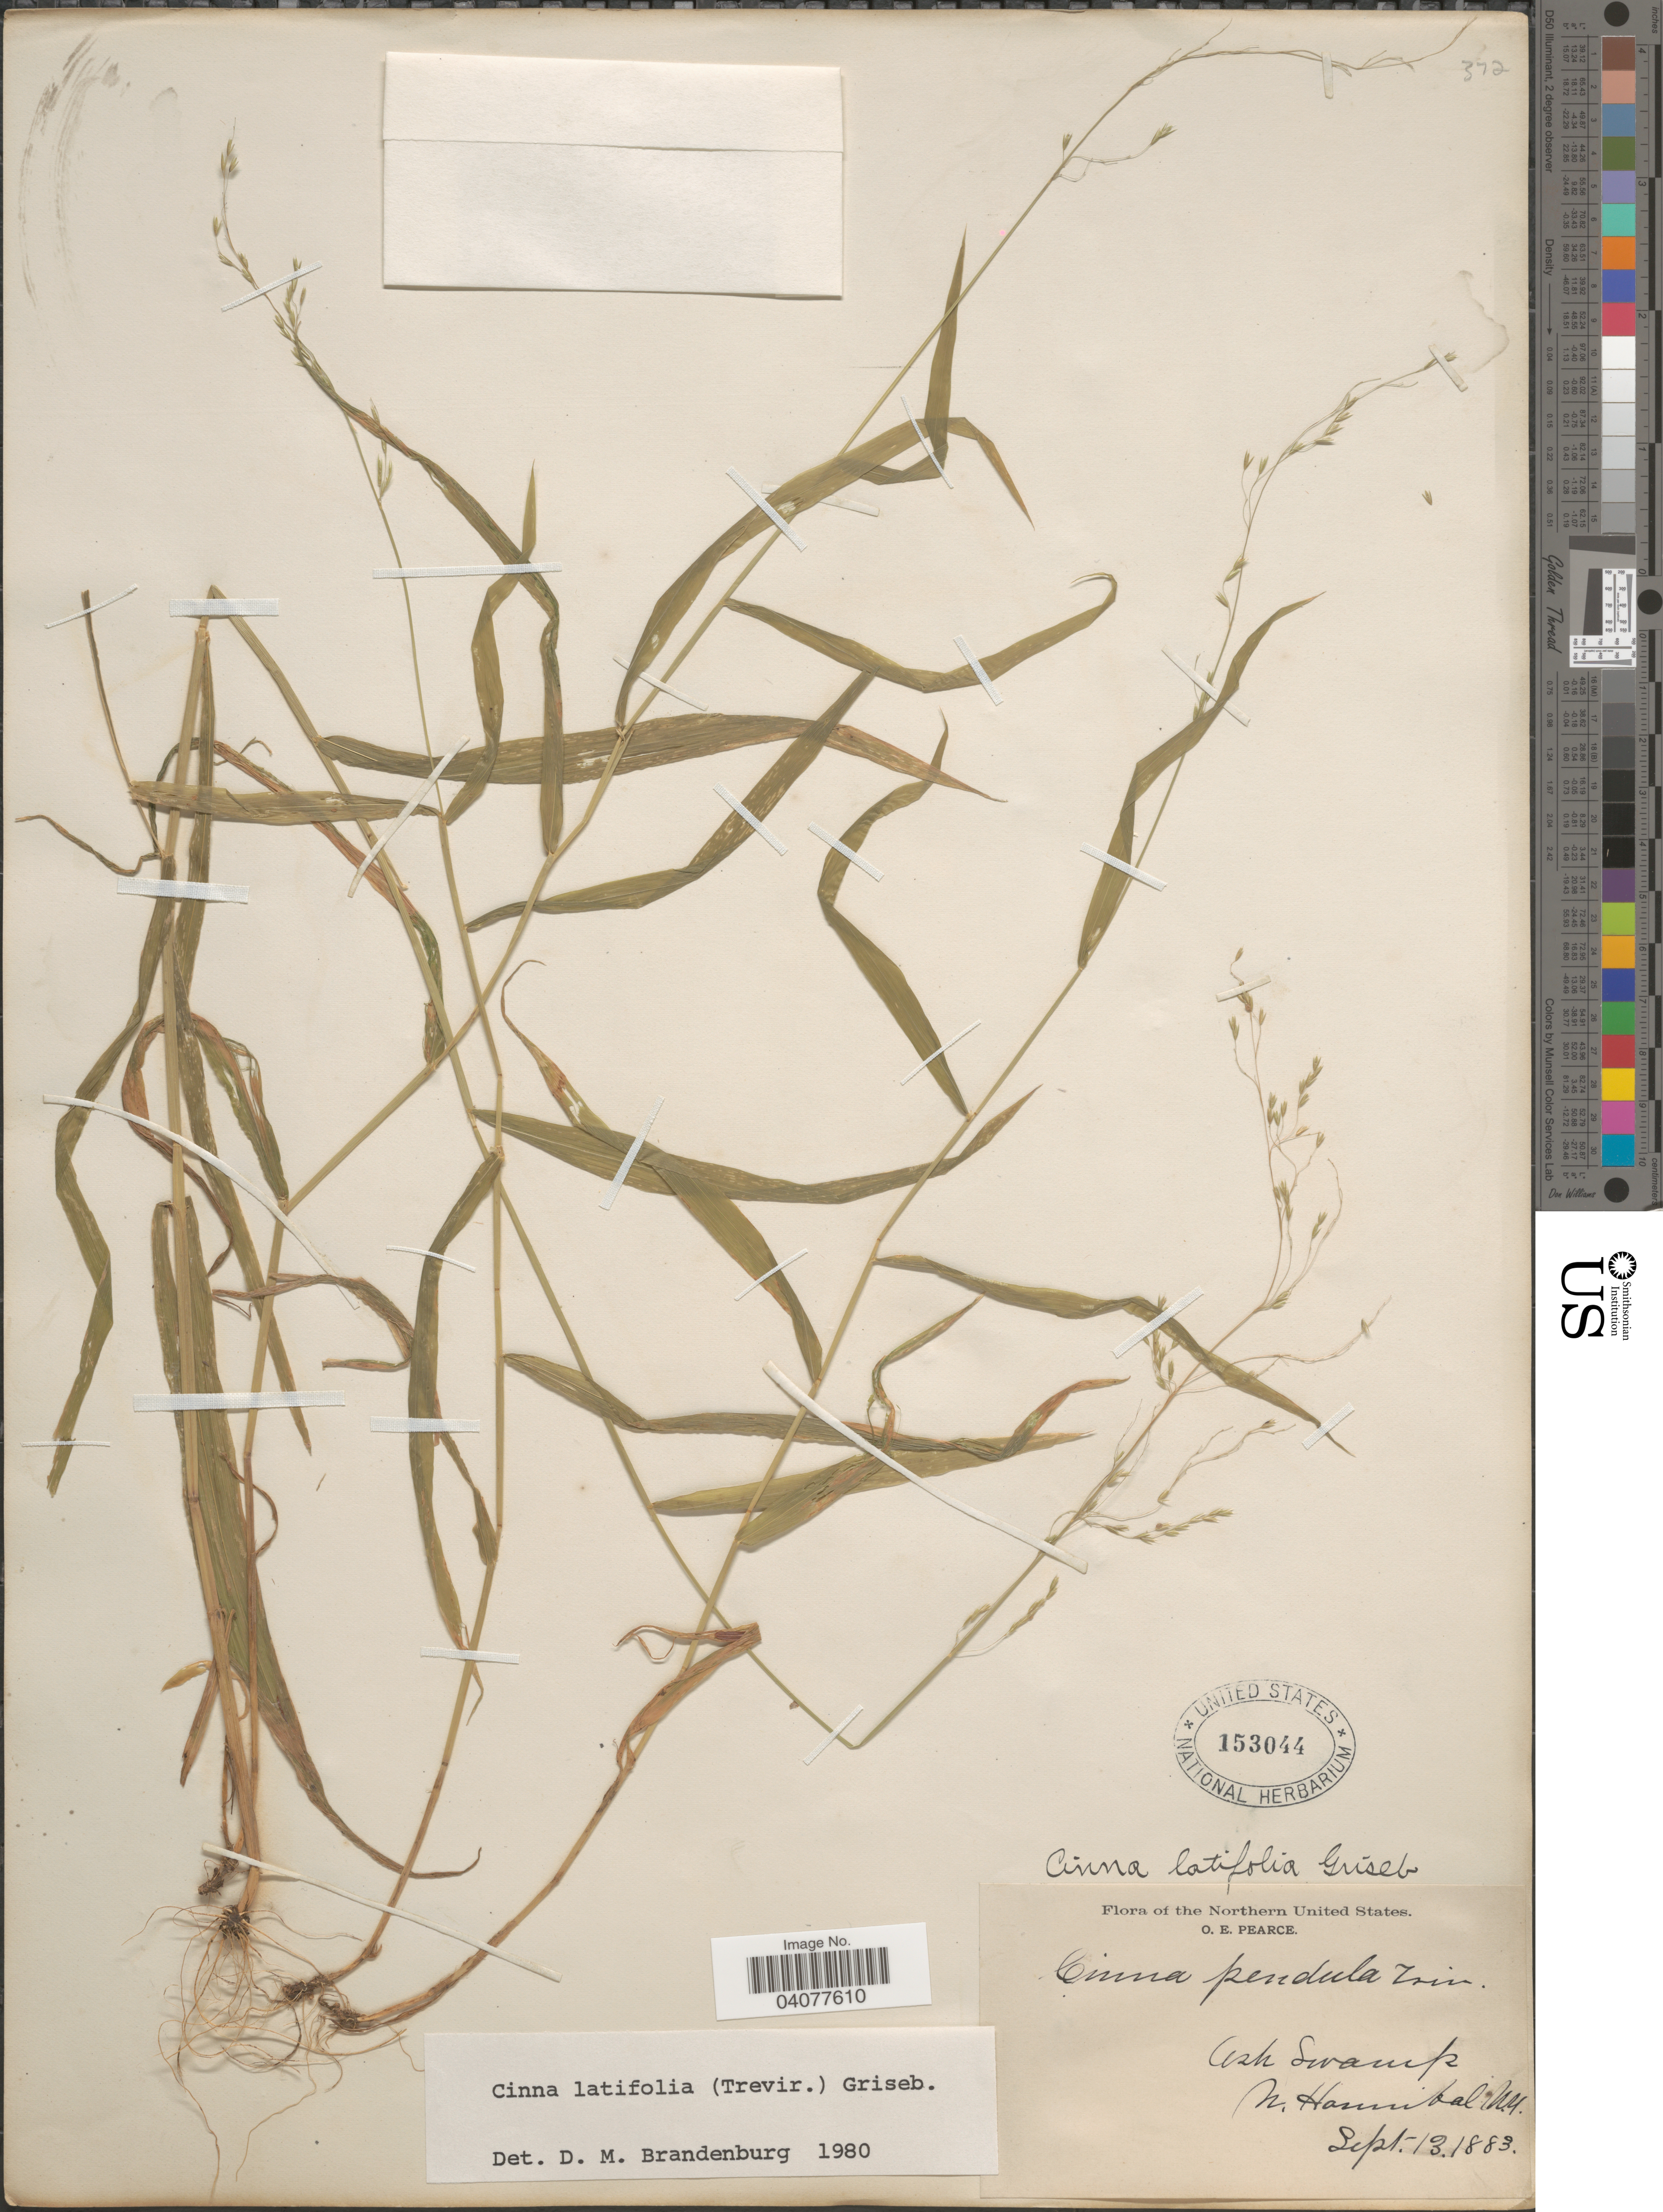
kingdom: Plantae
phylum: Tracheophyta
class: Liliopsida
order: Poales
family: Poaceae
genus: Cinna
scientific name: Cinna latifolia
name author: (Trevir. ex Goeppert) Griseb.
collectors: O. E. Pearce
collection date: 1883-09-13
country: United States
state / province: New York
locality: The Northern United States. Ash Swamps. N. Hannibal.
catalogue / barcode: US 153044